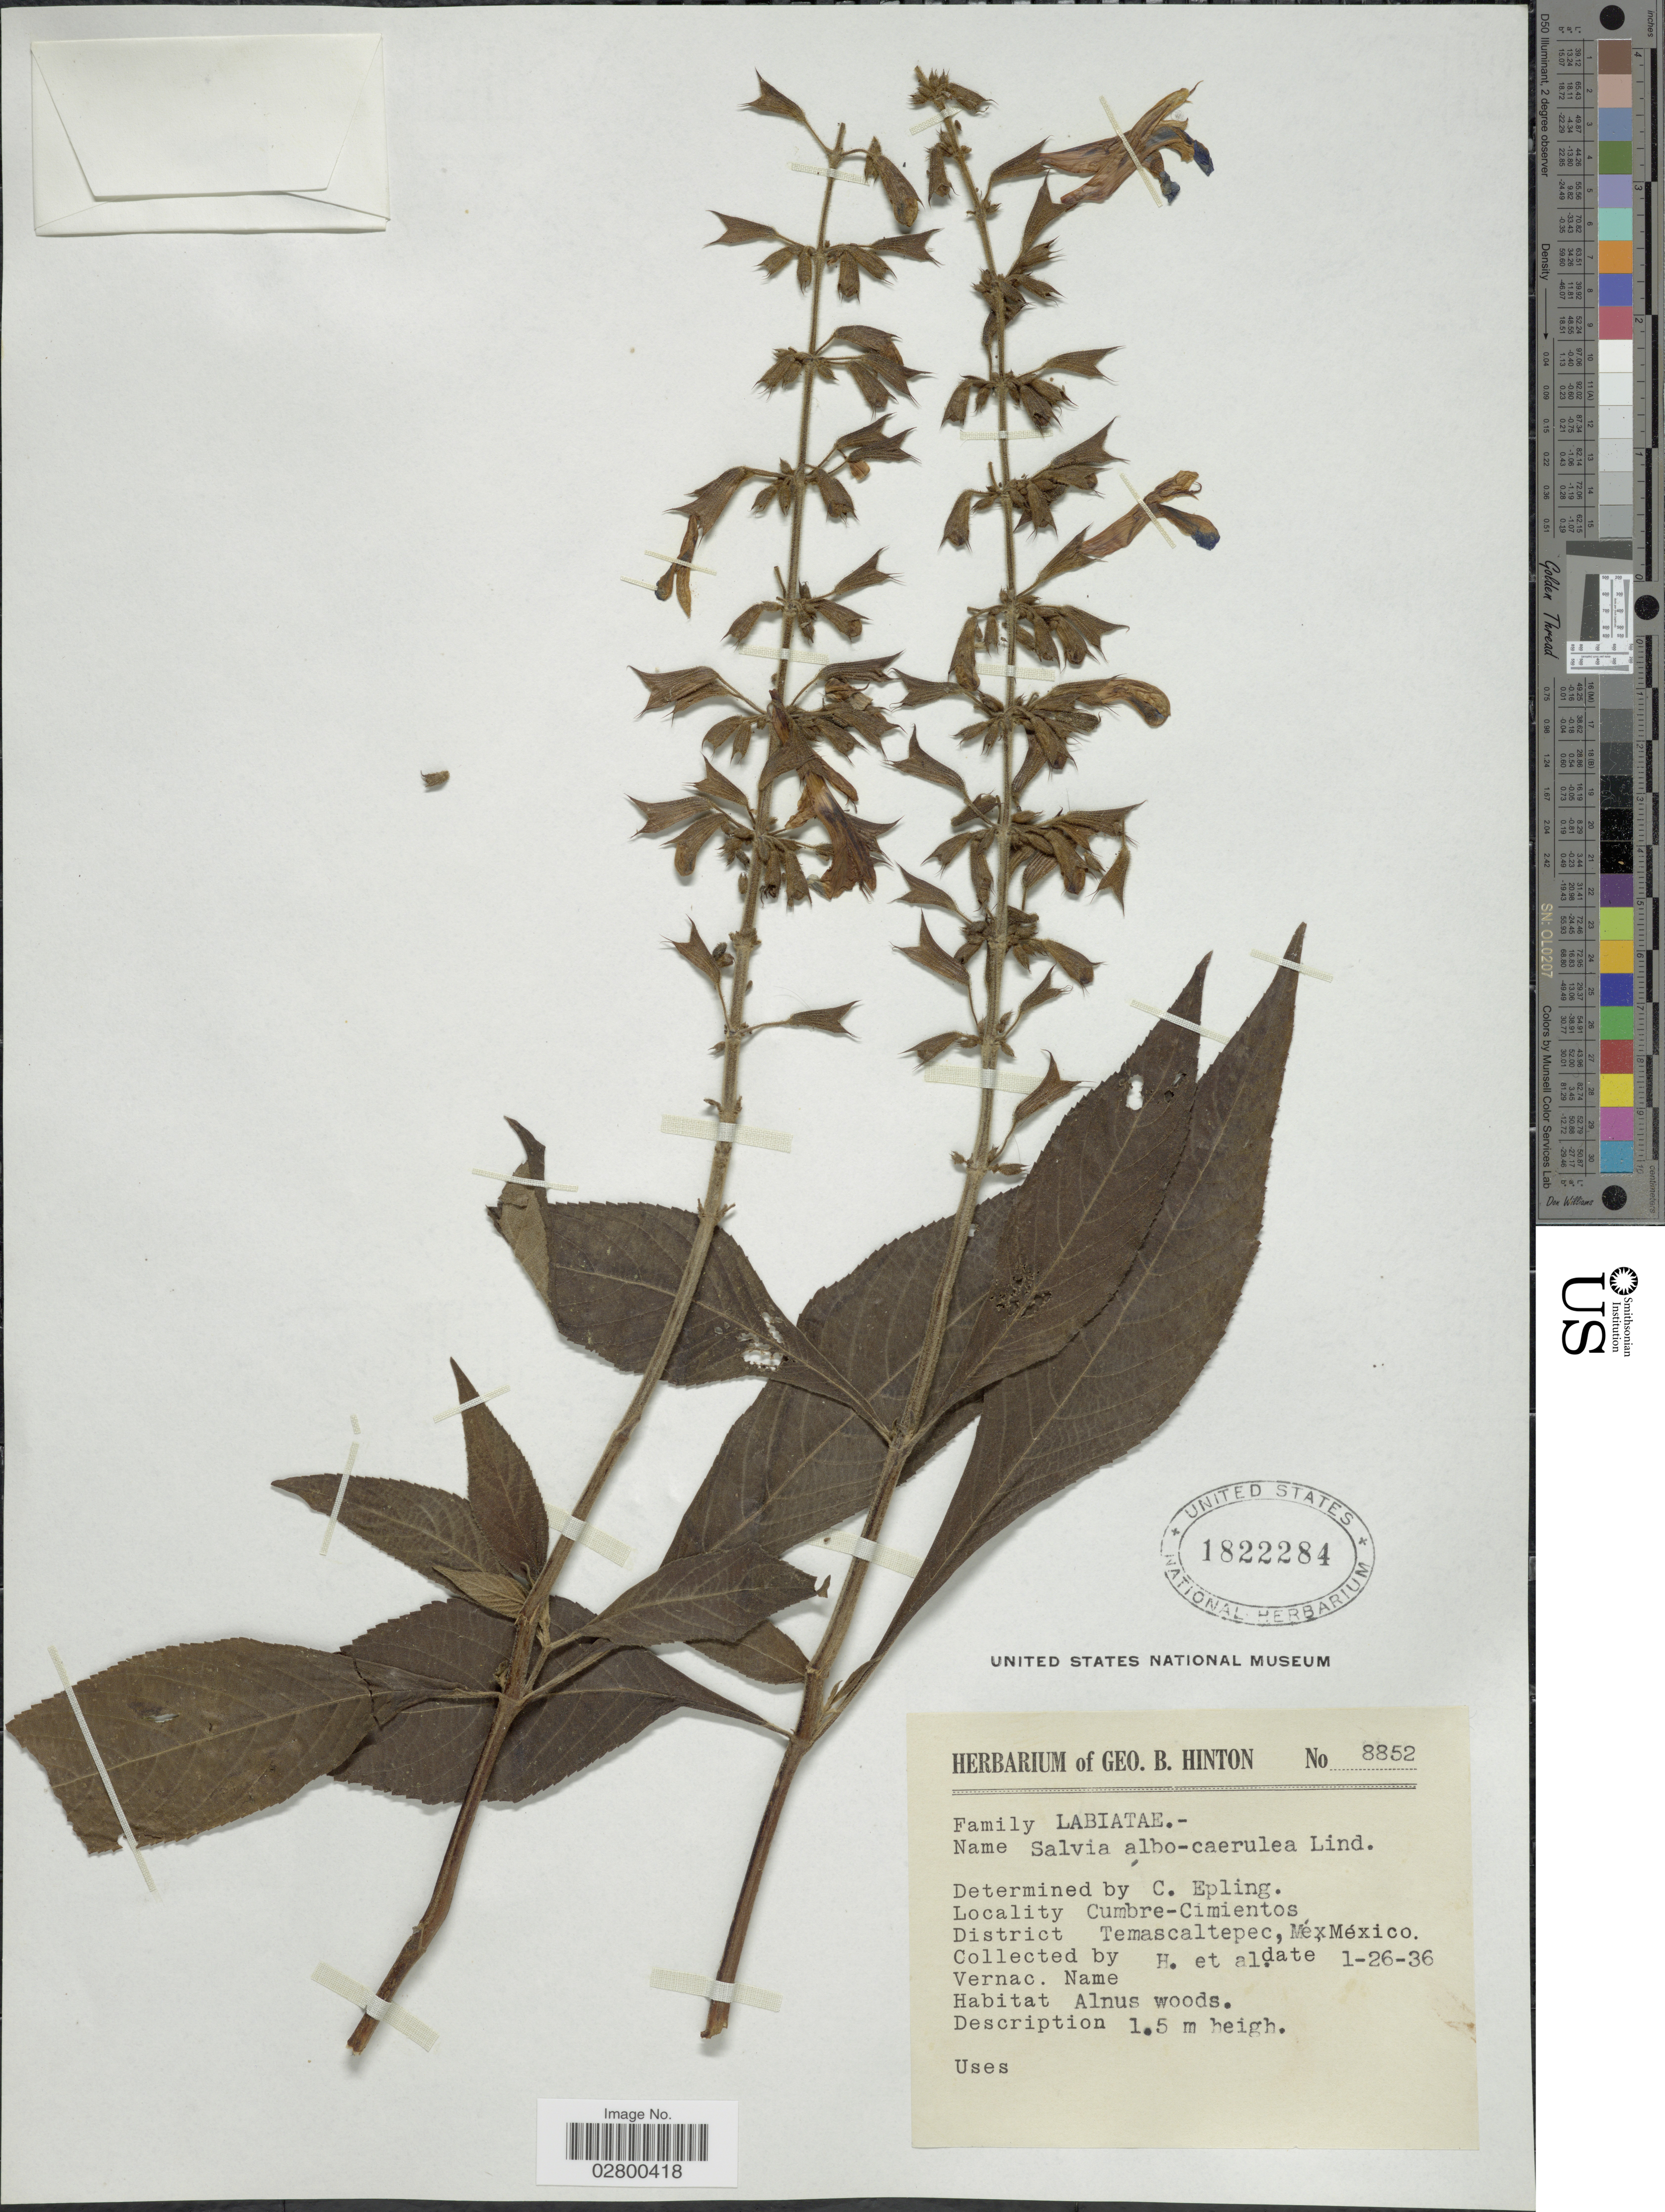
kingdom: Plantae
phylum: Tracheophyta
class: Magnoliopsida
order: Lamiales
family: Lamiaceae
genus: Salvia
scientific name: Salvia albocaerulea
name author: Linden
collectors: G. B. Hinton & et al.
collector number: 8852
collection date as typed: Transcribed d/m/y: 26/1/36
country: Mexico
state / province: México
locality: Cumbre-Cimientos, District Temascaltepec, Méx.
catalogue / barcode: US 1822284